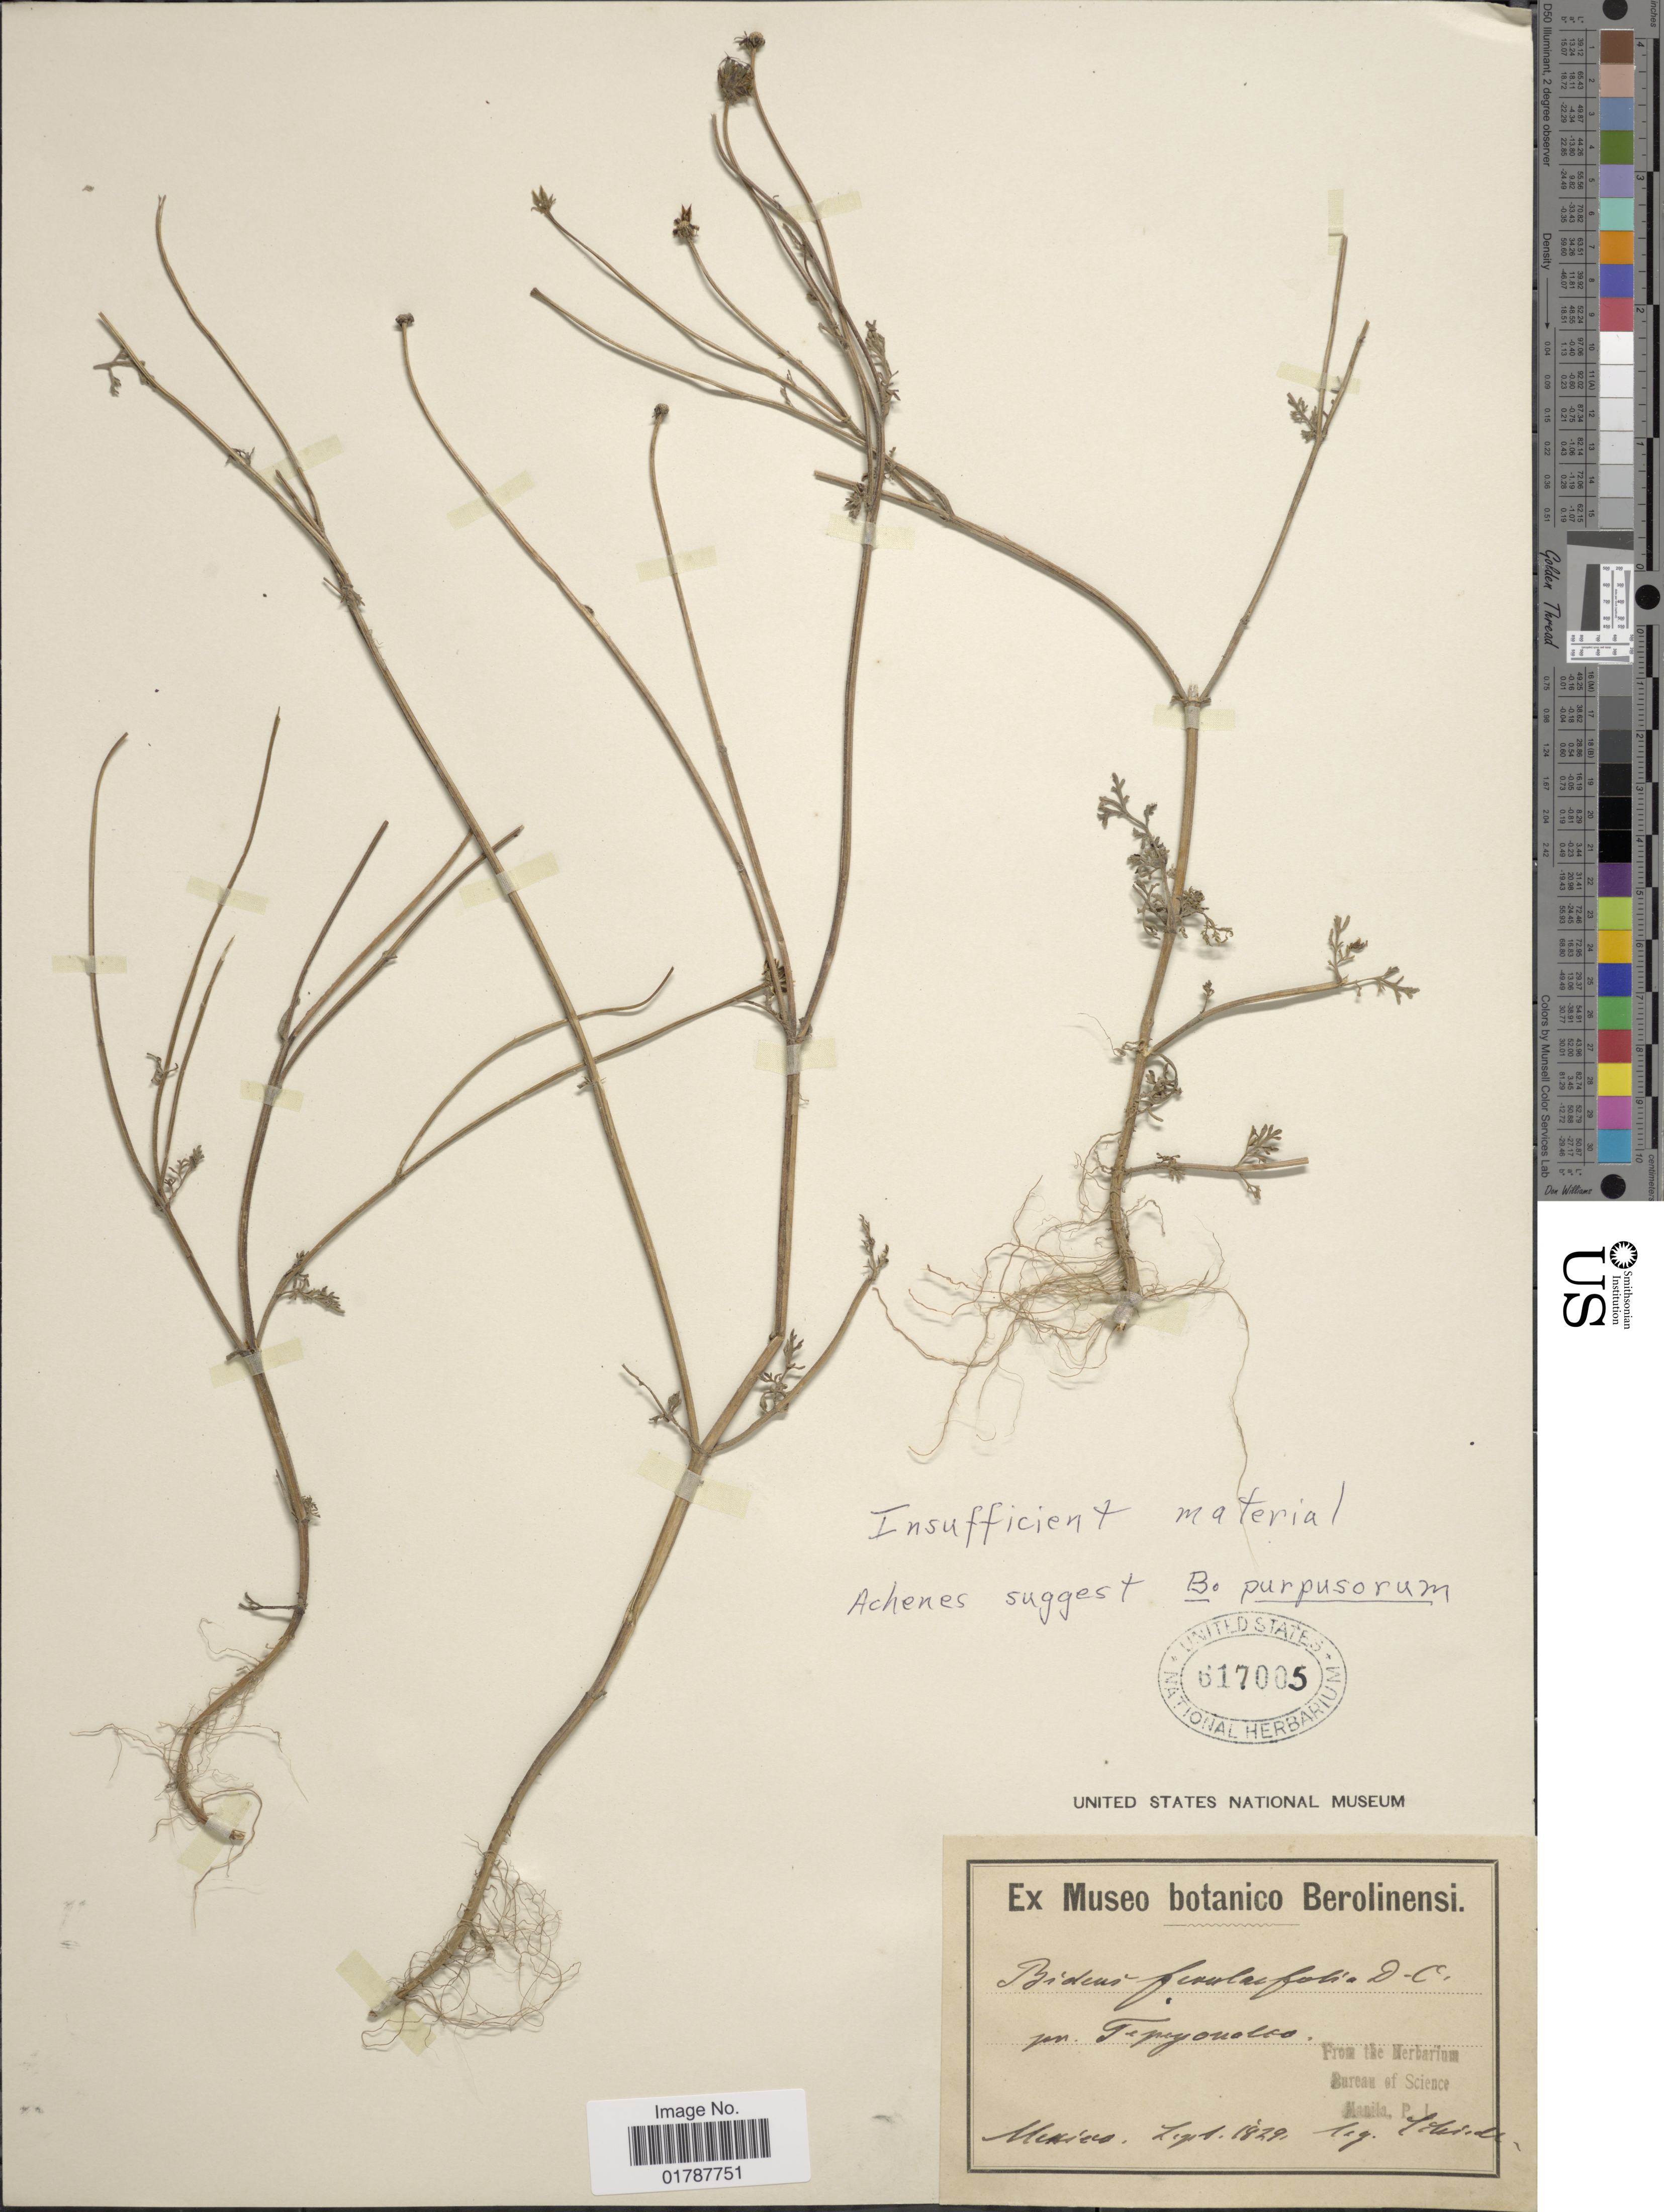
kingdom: Plantae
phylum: Tracheophyta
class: Magnoliopsida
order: Asterales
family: Asteraceae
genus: Bidens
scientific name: Bidens purpusorum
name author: Bitter & Petersen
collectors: Schiede, --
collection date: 1829-09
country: Mexico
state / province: México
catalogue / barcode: US 617005